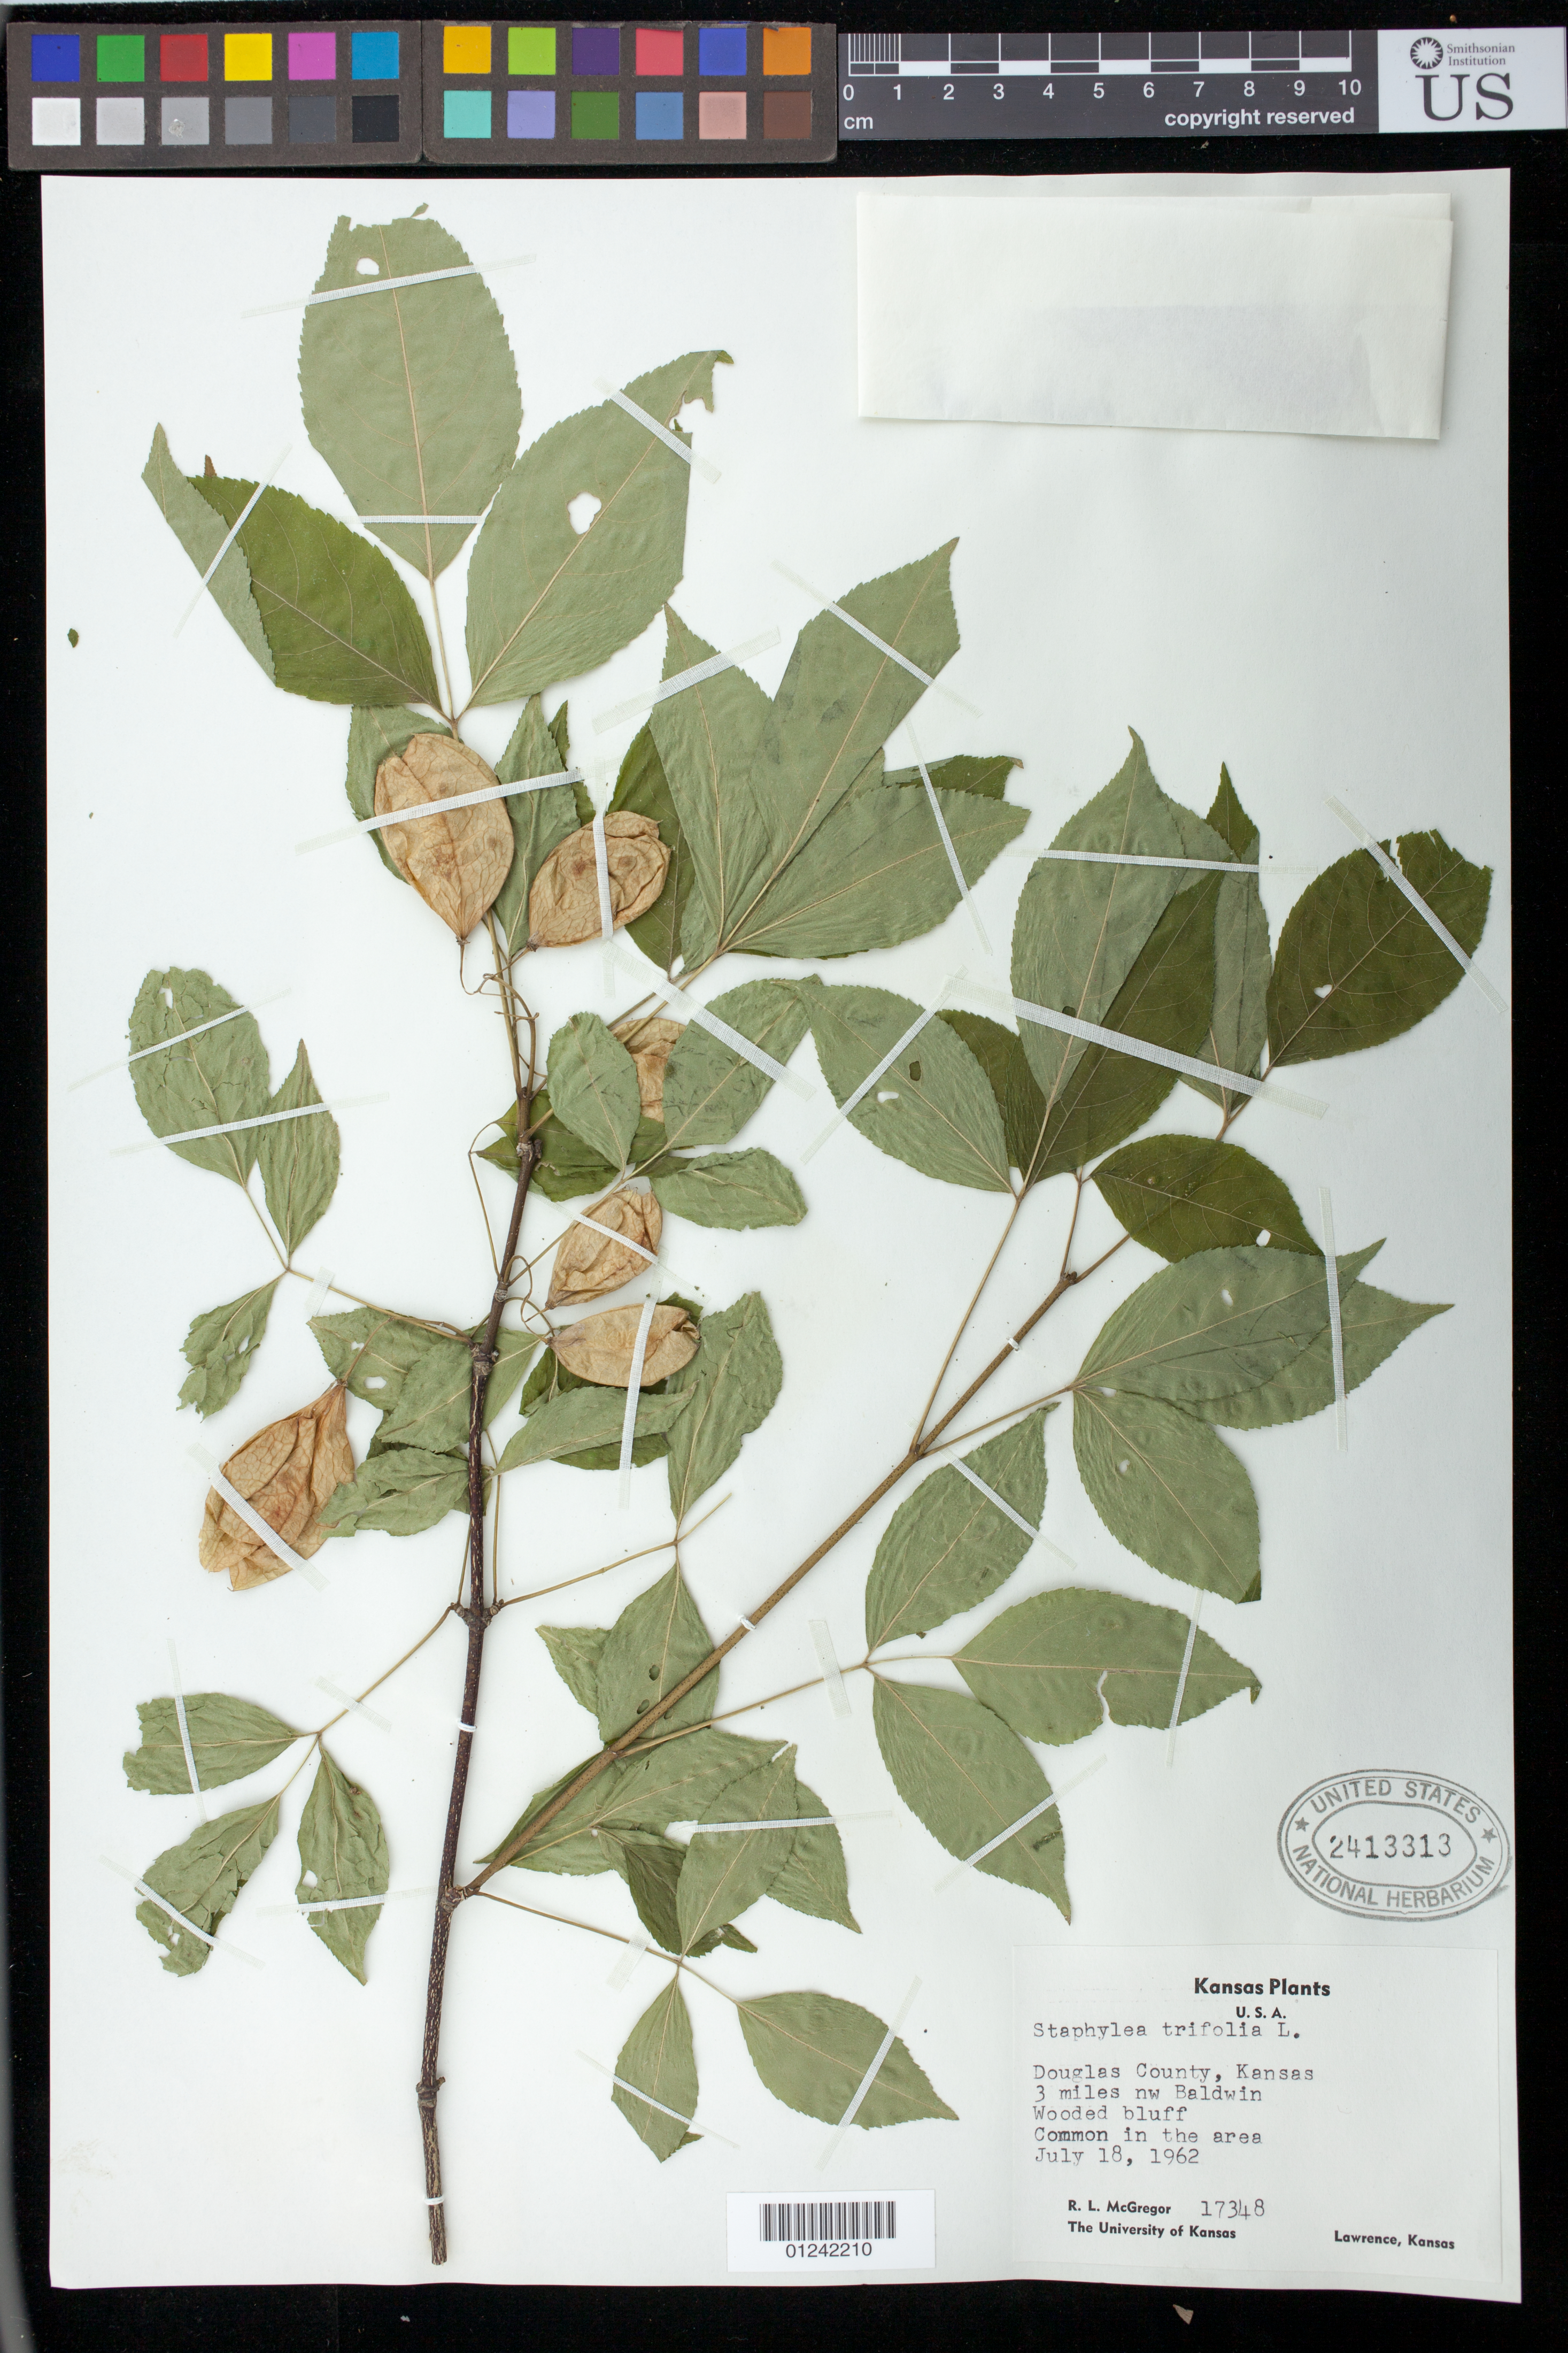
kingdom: Plantae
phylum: Tracheophyta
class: Magnoliopsida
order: Crossosomatales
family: Staphyleaceae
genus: Staphylea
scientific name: Staphylea trifolia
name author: L.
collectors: R. McGregor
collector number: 17348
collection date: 1962-07-18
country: United States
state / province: Kansas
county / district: Douglas Co.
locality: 3 miles nw of Baldwin.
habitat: Wooded bluff. Common in the area.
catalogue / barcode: US 2413313